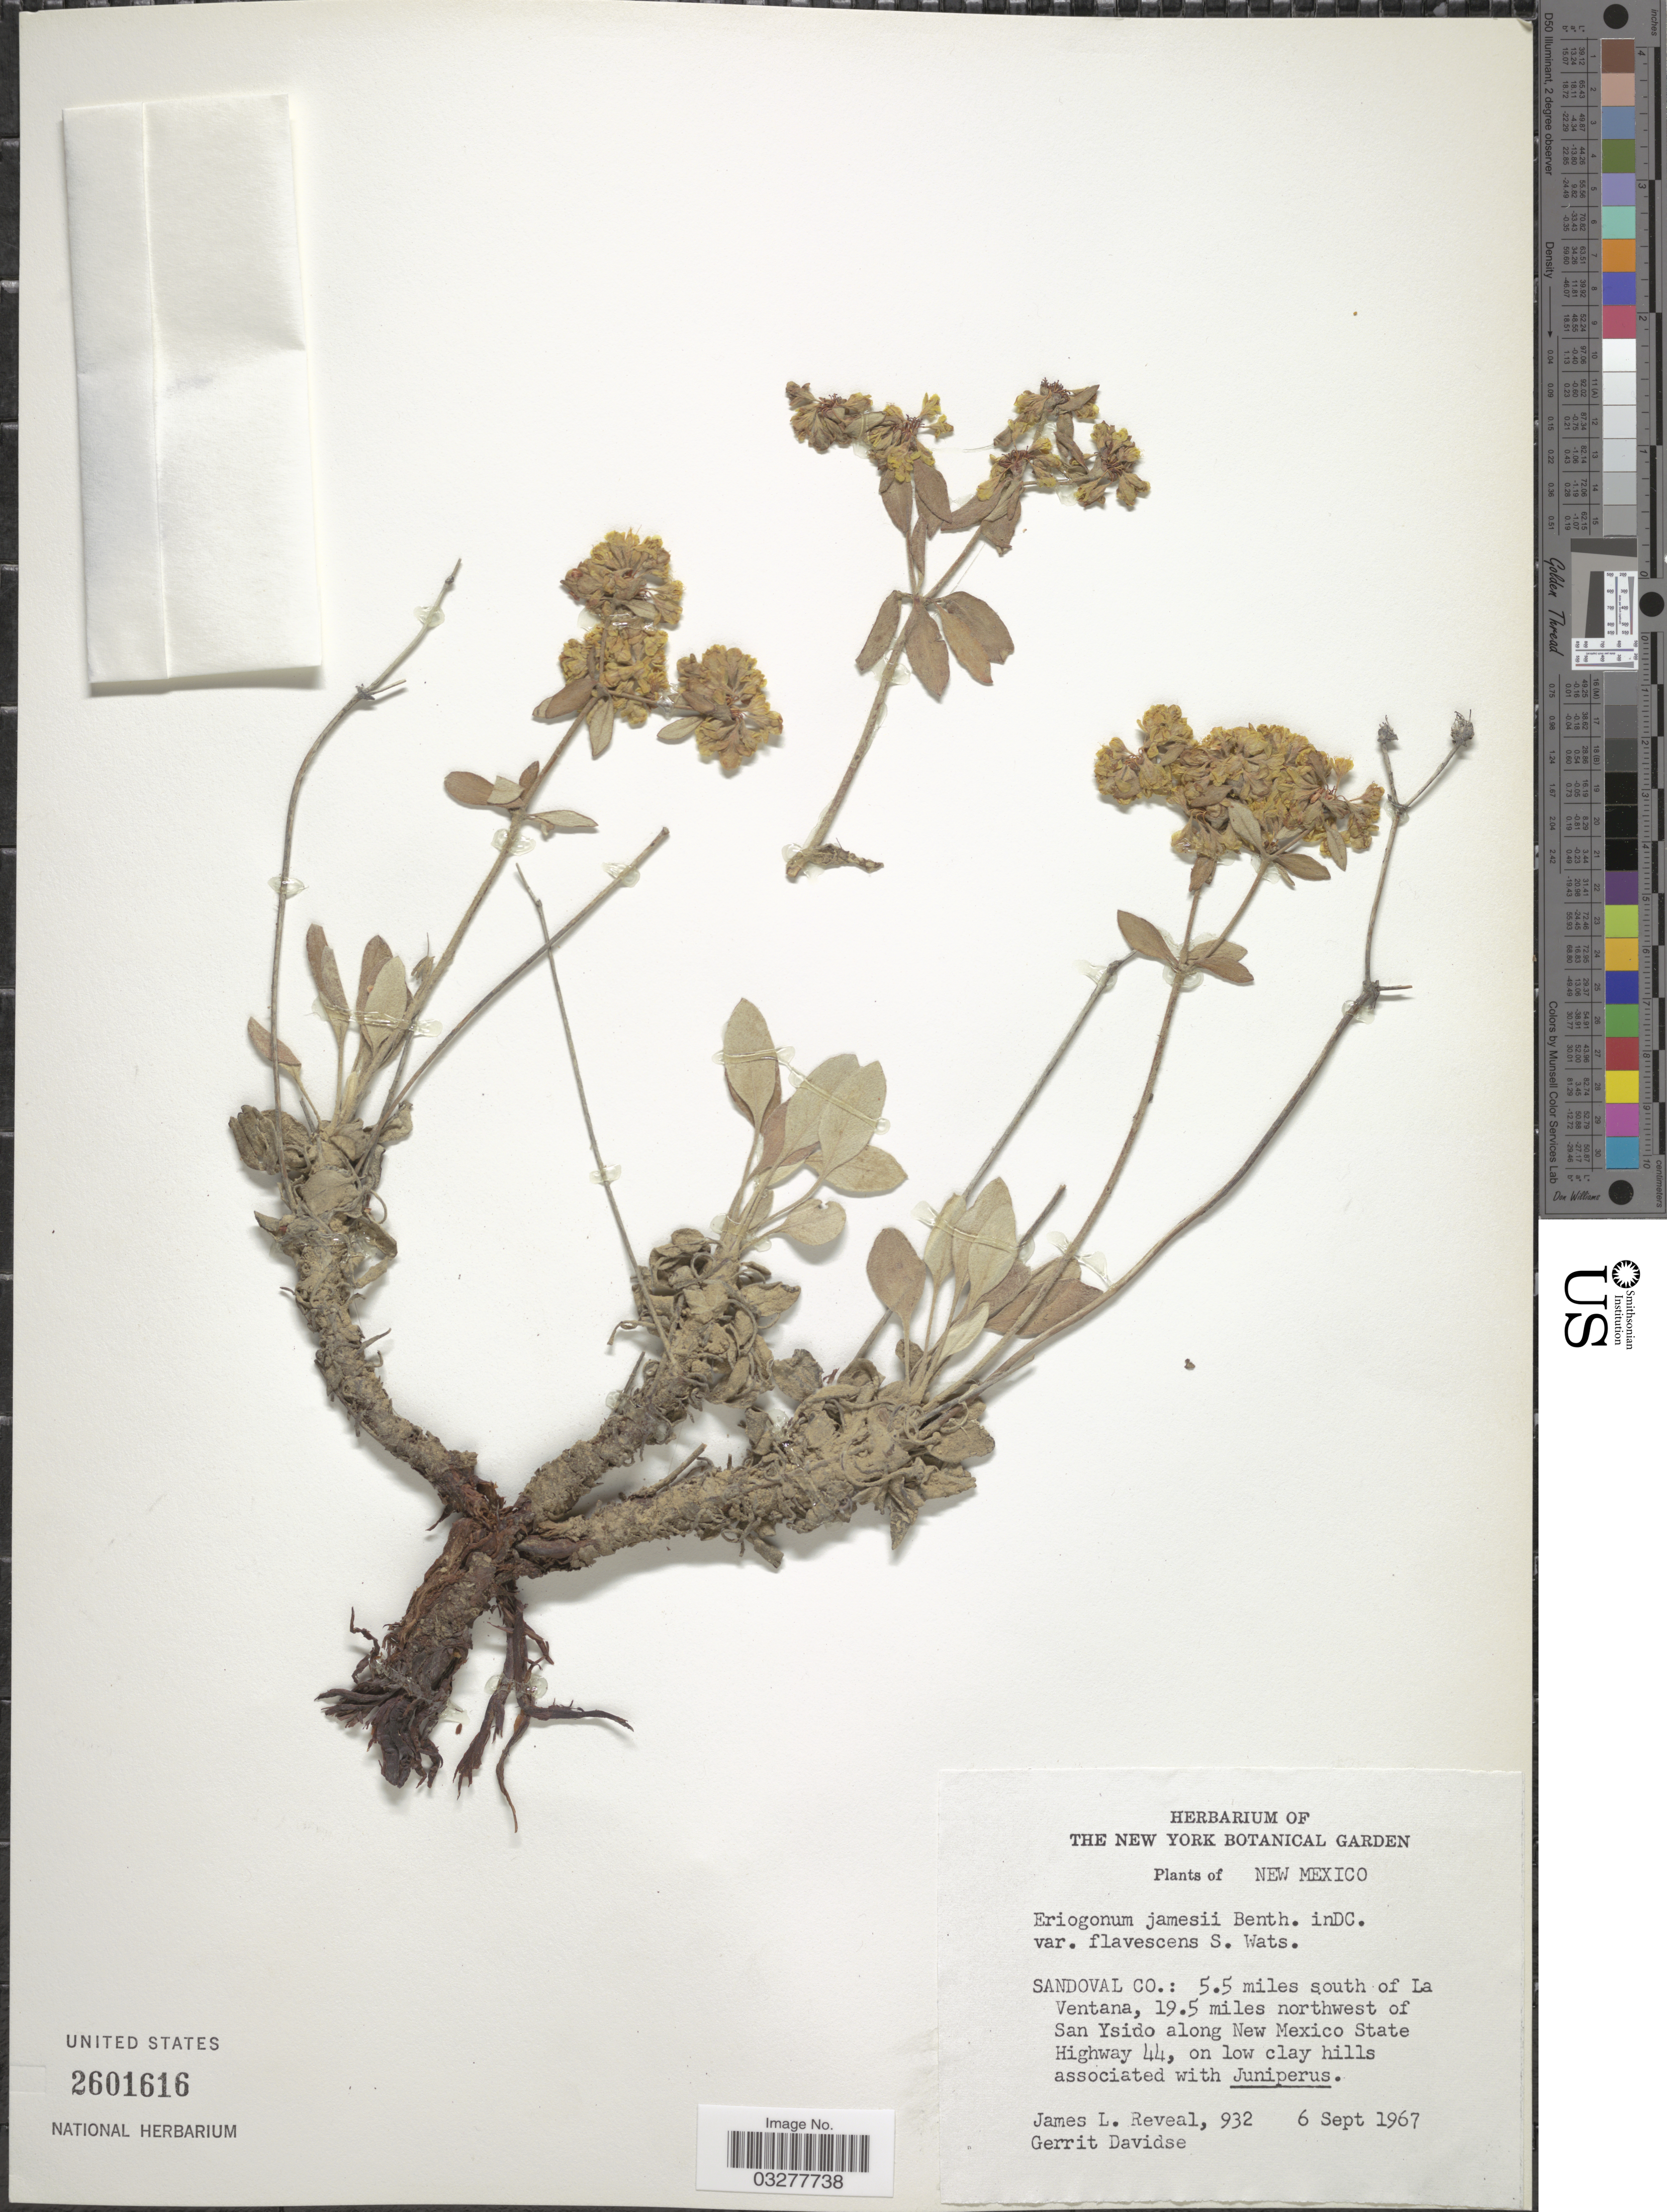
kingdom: Plantae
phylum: Tracheophyta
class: Magnoliopsida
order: Caryophyllales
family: Polygonaceae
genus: Eriogonum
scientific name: Eriogonum jamesii var. flavescens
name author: S. Watson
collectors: J. L. Reveal & G. Davidse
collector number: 932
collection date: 1967-09-06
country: United States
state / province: New Mexico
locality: Sandoval Co.: 5.5 miles south of La Ventana, 19.5 miles northwest of San Ysido along New Mexico State Highway 44.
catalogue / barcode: US 2601616